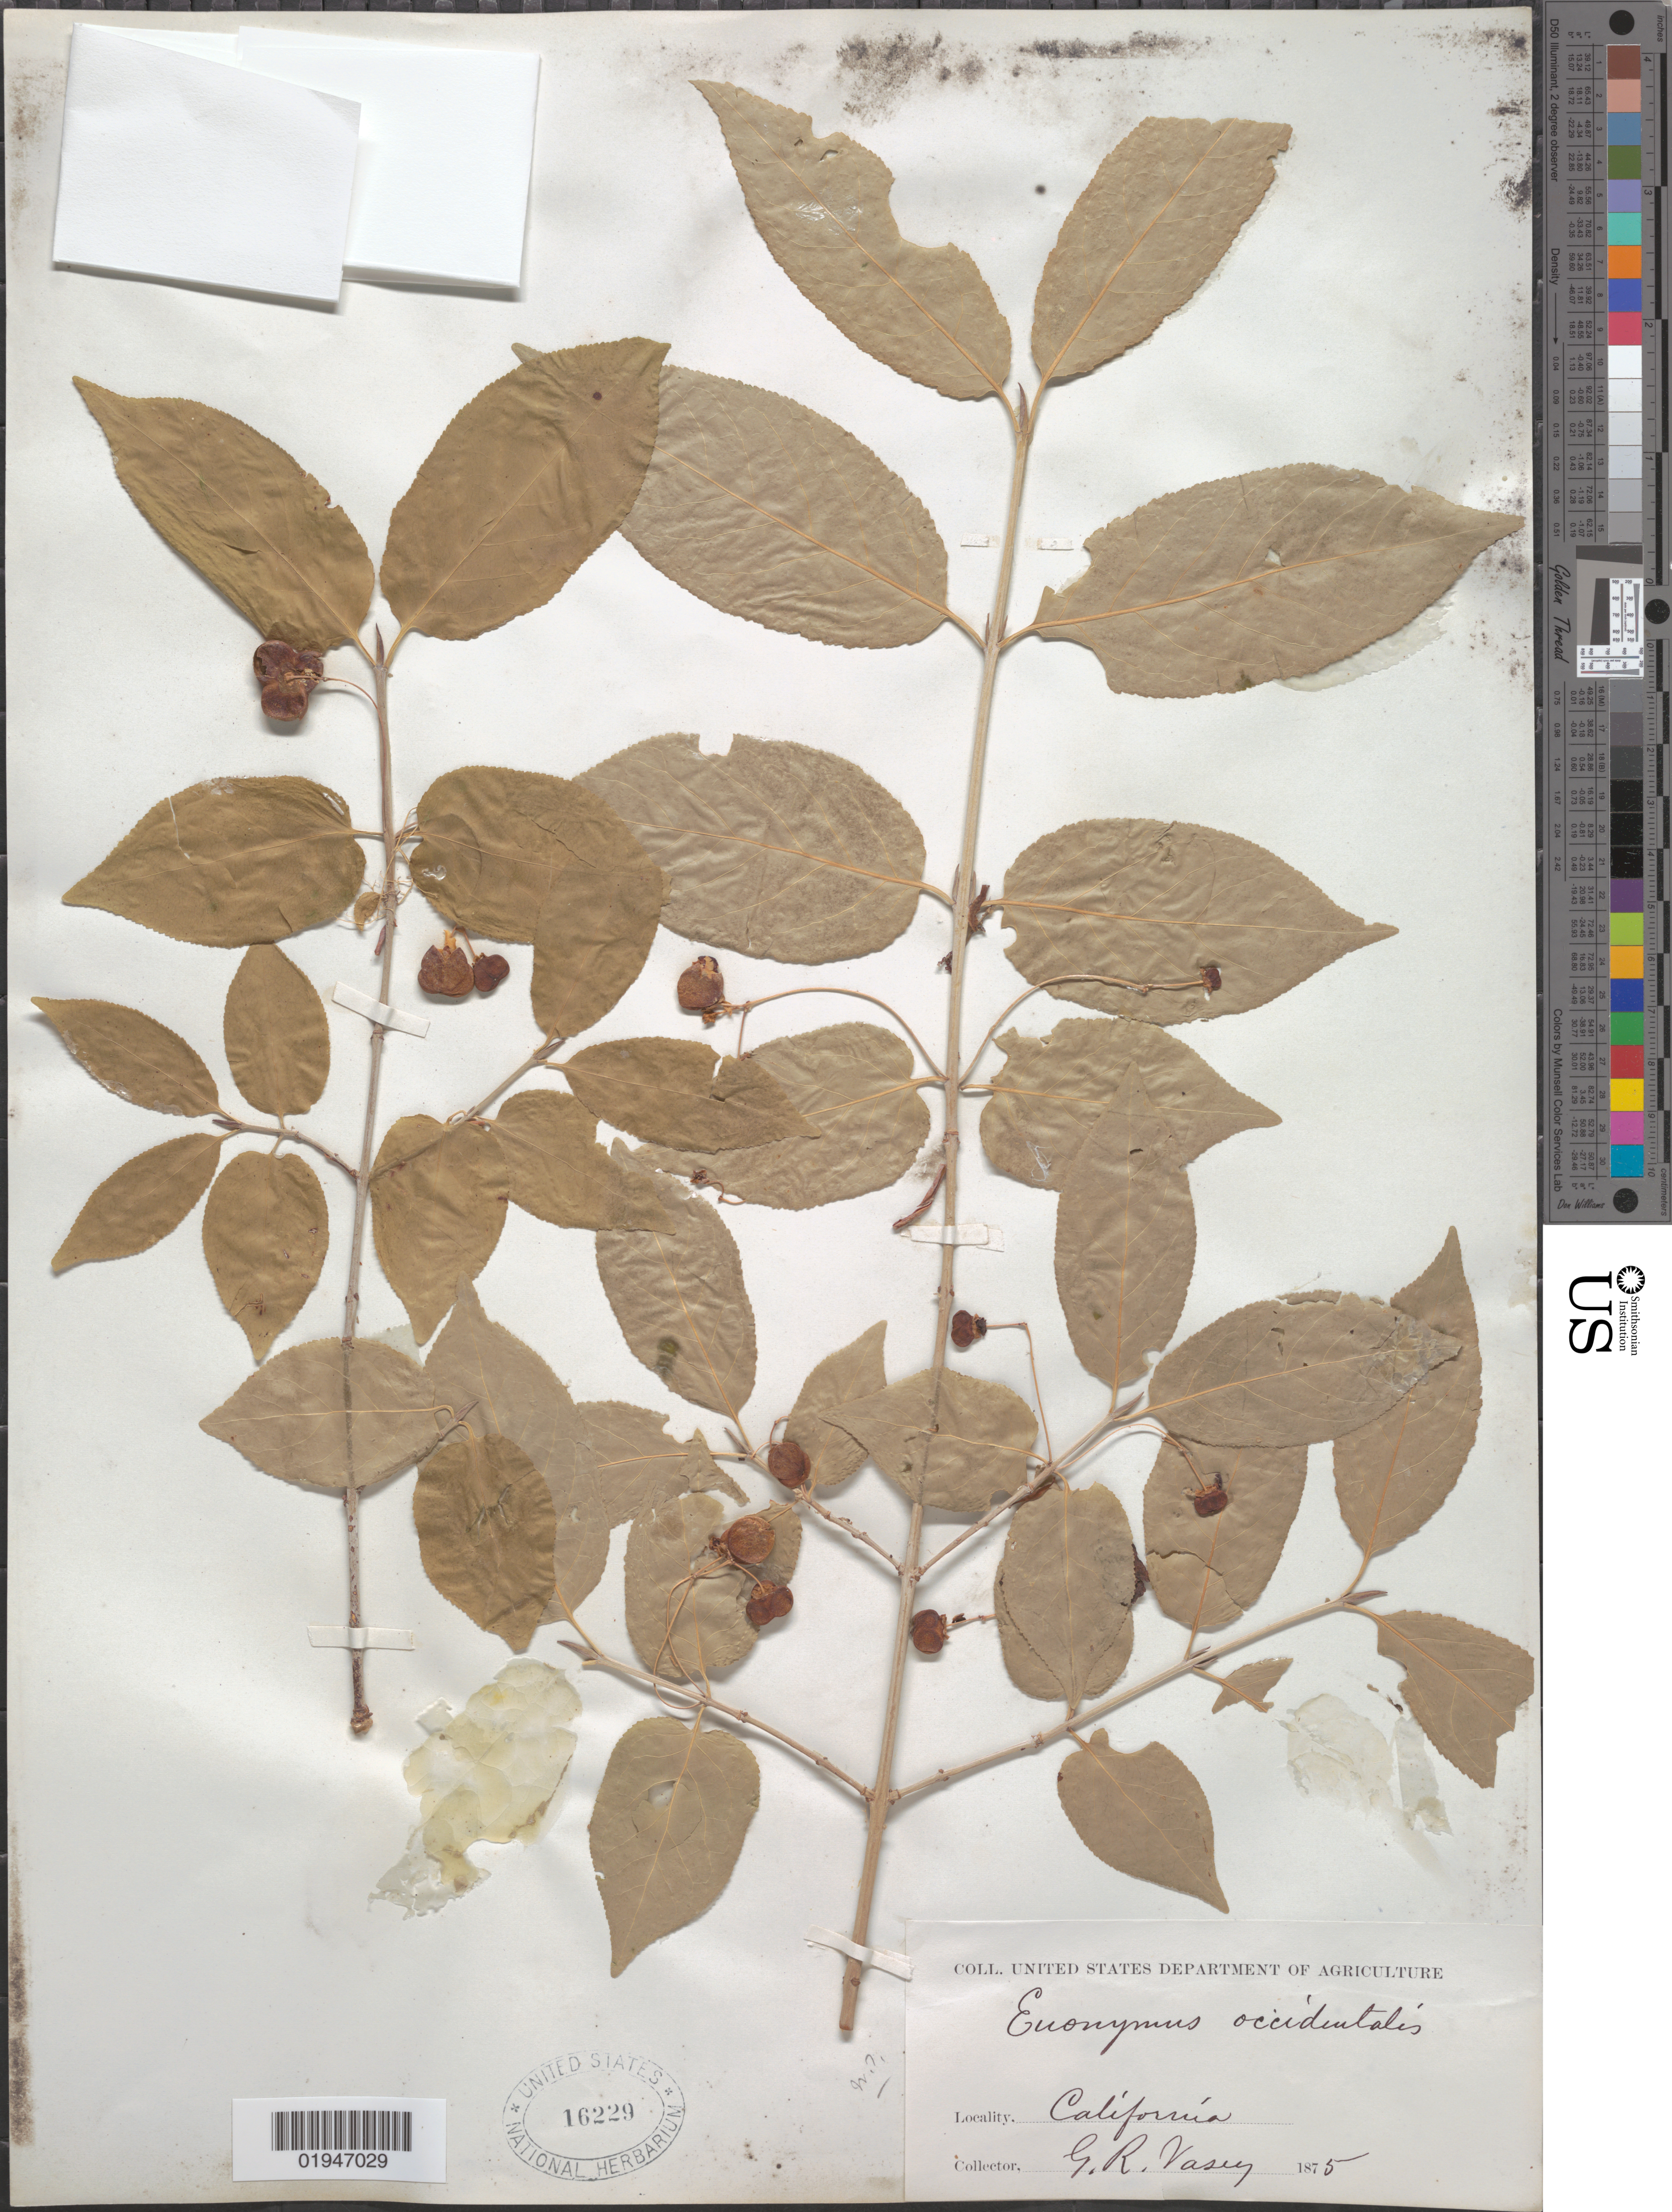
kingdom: Plantae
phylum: Tracheophyta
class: Magnoliopsida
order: Celastrales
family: Celastraceae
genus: Euonymus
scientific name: Euonymus occidentalis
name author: Nutt. ex Torr.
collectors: G. R. Vasey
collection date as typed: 1875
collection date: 1875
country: United States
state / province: California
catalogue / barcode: US 16229